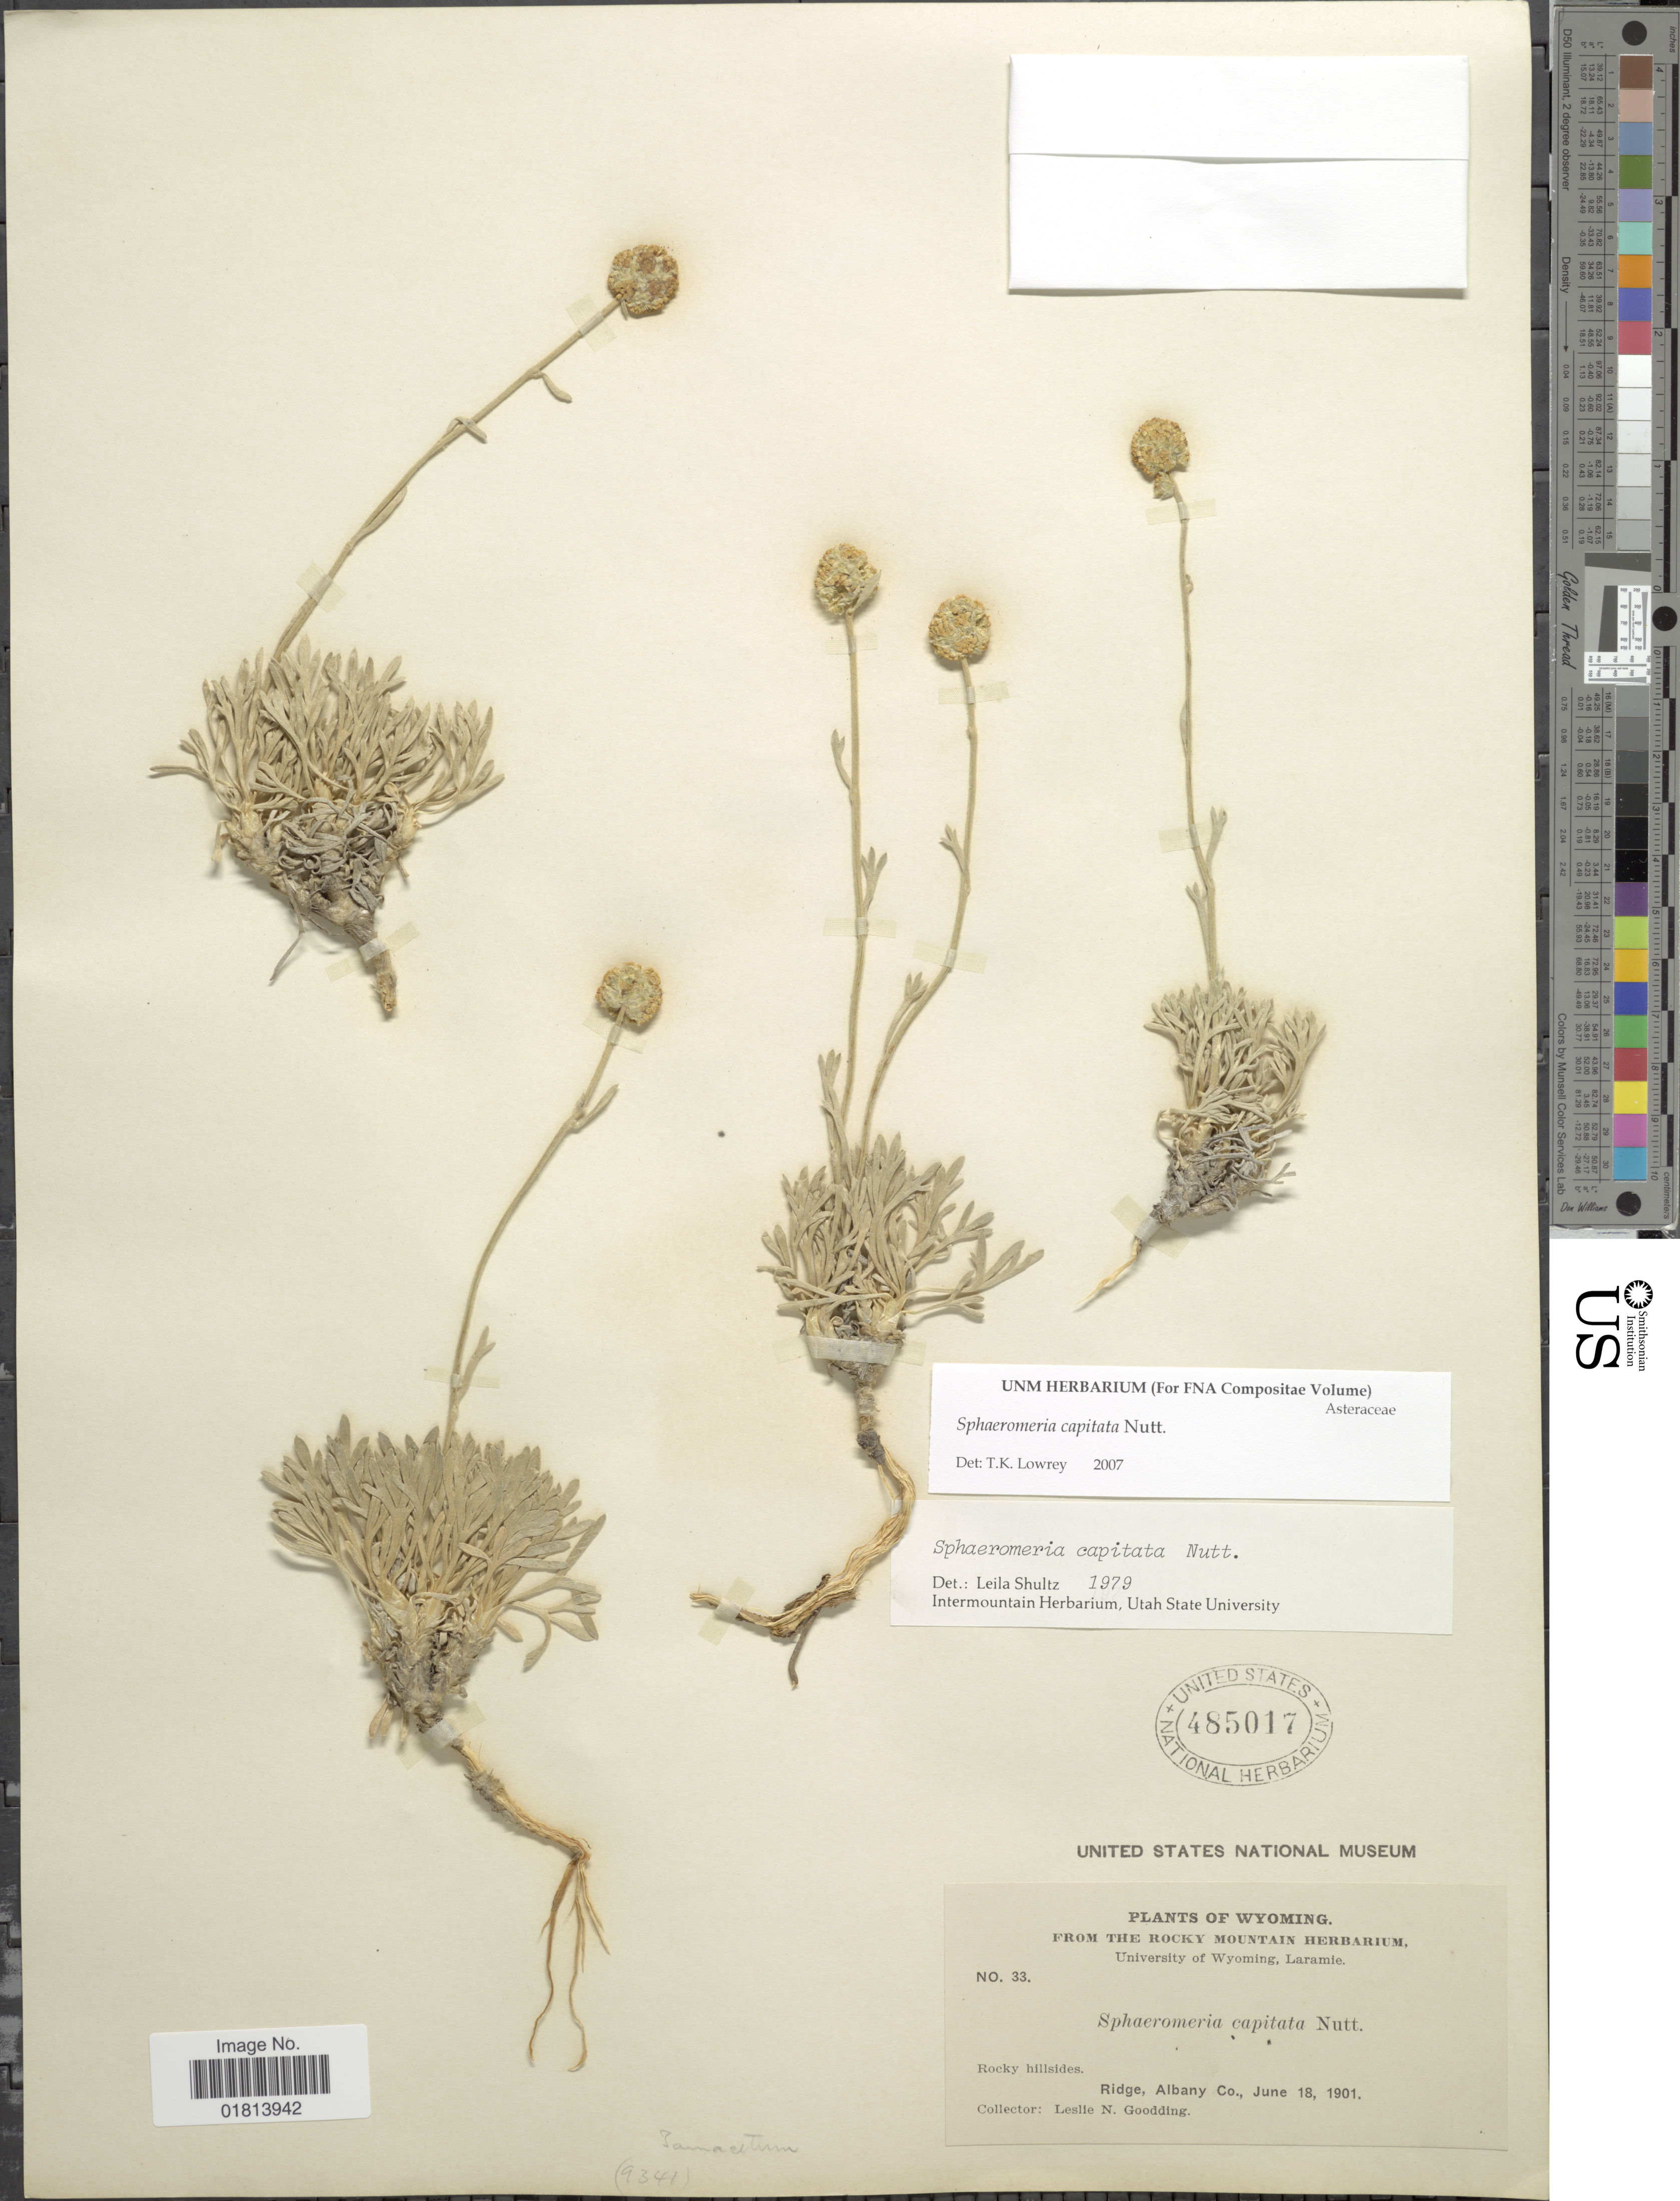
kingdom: Plantae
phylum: Tracheophyta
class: Magnoliopsida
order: Asterales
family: Asteraceae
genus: Sphaeromeria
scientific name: Sphaeromeria capitata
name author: Nutt.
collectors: L. N. Goodding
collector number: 33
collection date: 1901-06-18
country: United States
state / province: Wyoming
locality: Ridge, Albany Co.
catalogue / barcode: US 485017